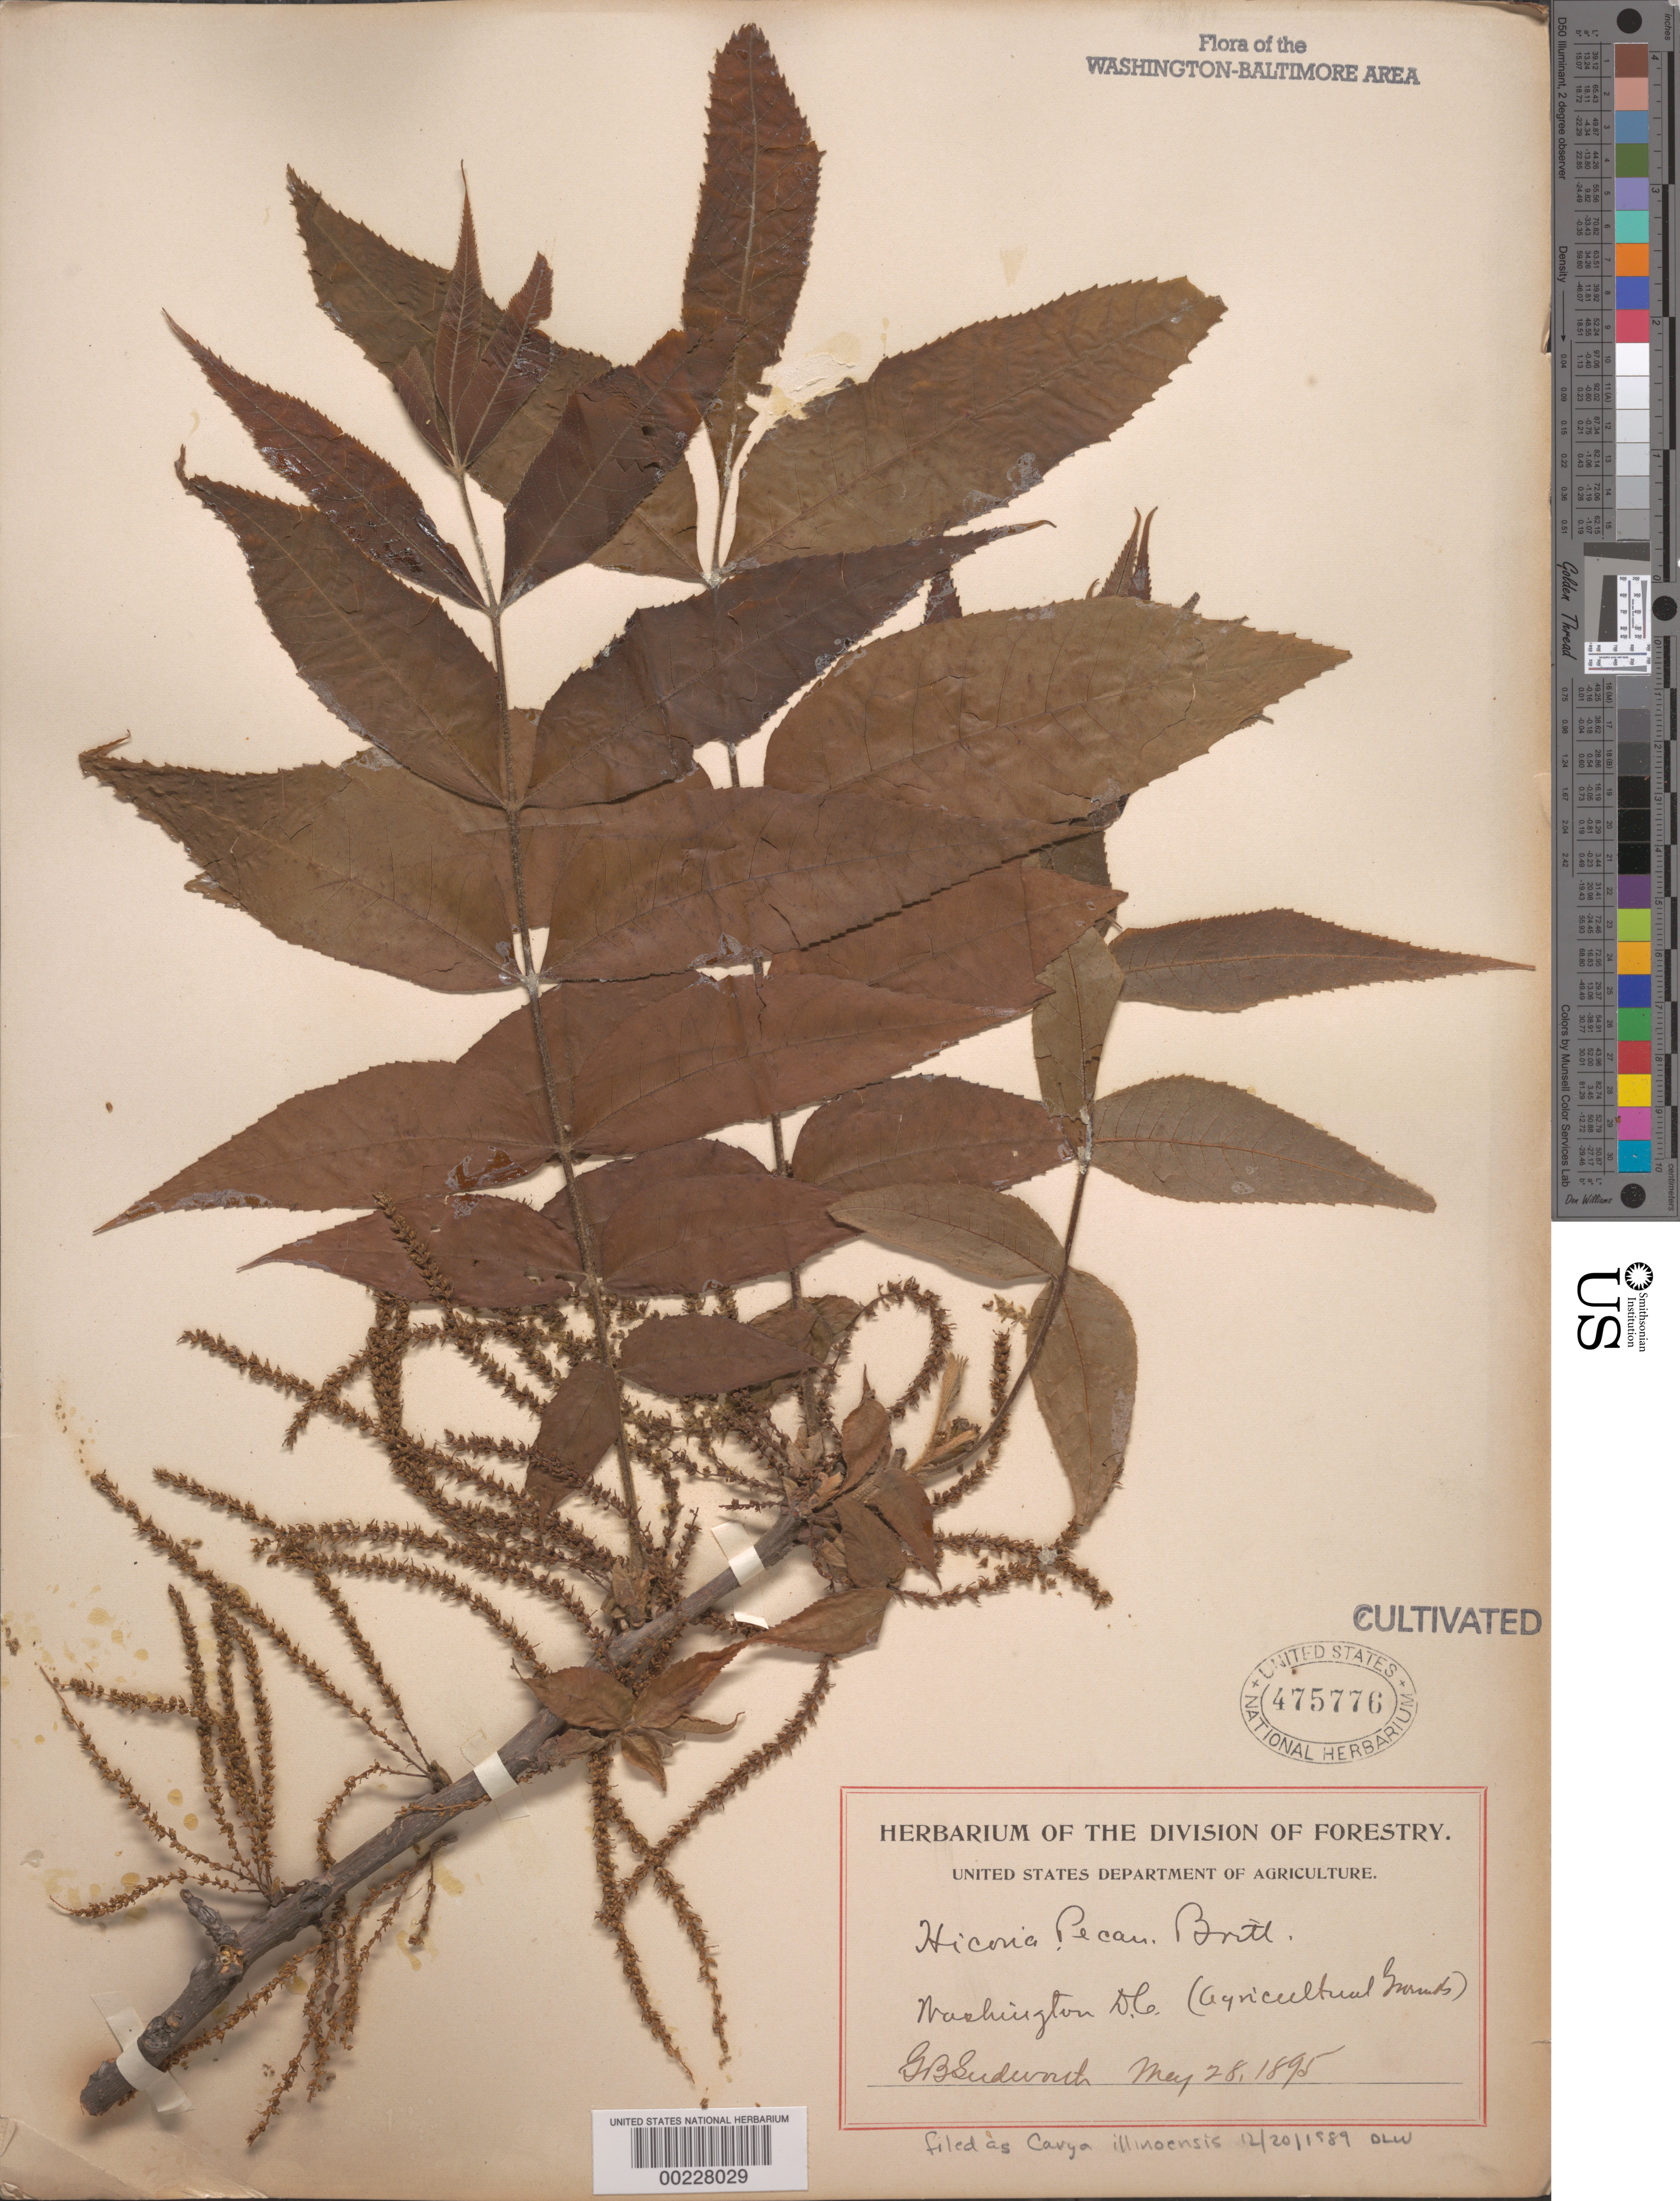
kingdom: Plantae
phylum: Tracheophyta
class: Magnoliopsida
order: Fagales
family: Juglandaceae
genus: Carya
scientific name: Carya illinoinensis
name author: (Wangenh.) K. Koch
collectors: G. B. Sudworth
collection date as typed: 28 May 1895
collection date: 1895-05-28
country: United States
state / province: District of Columbia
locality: Agricultural grounds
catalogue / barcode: US 475776